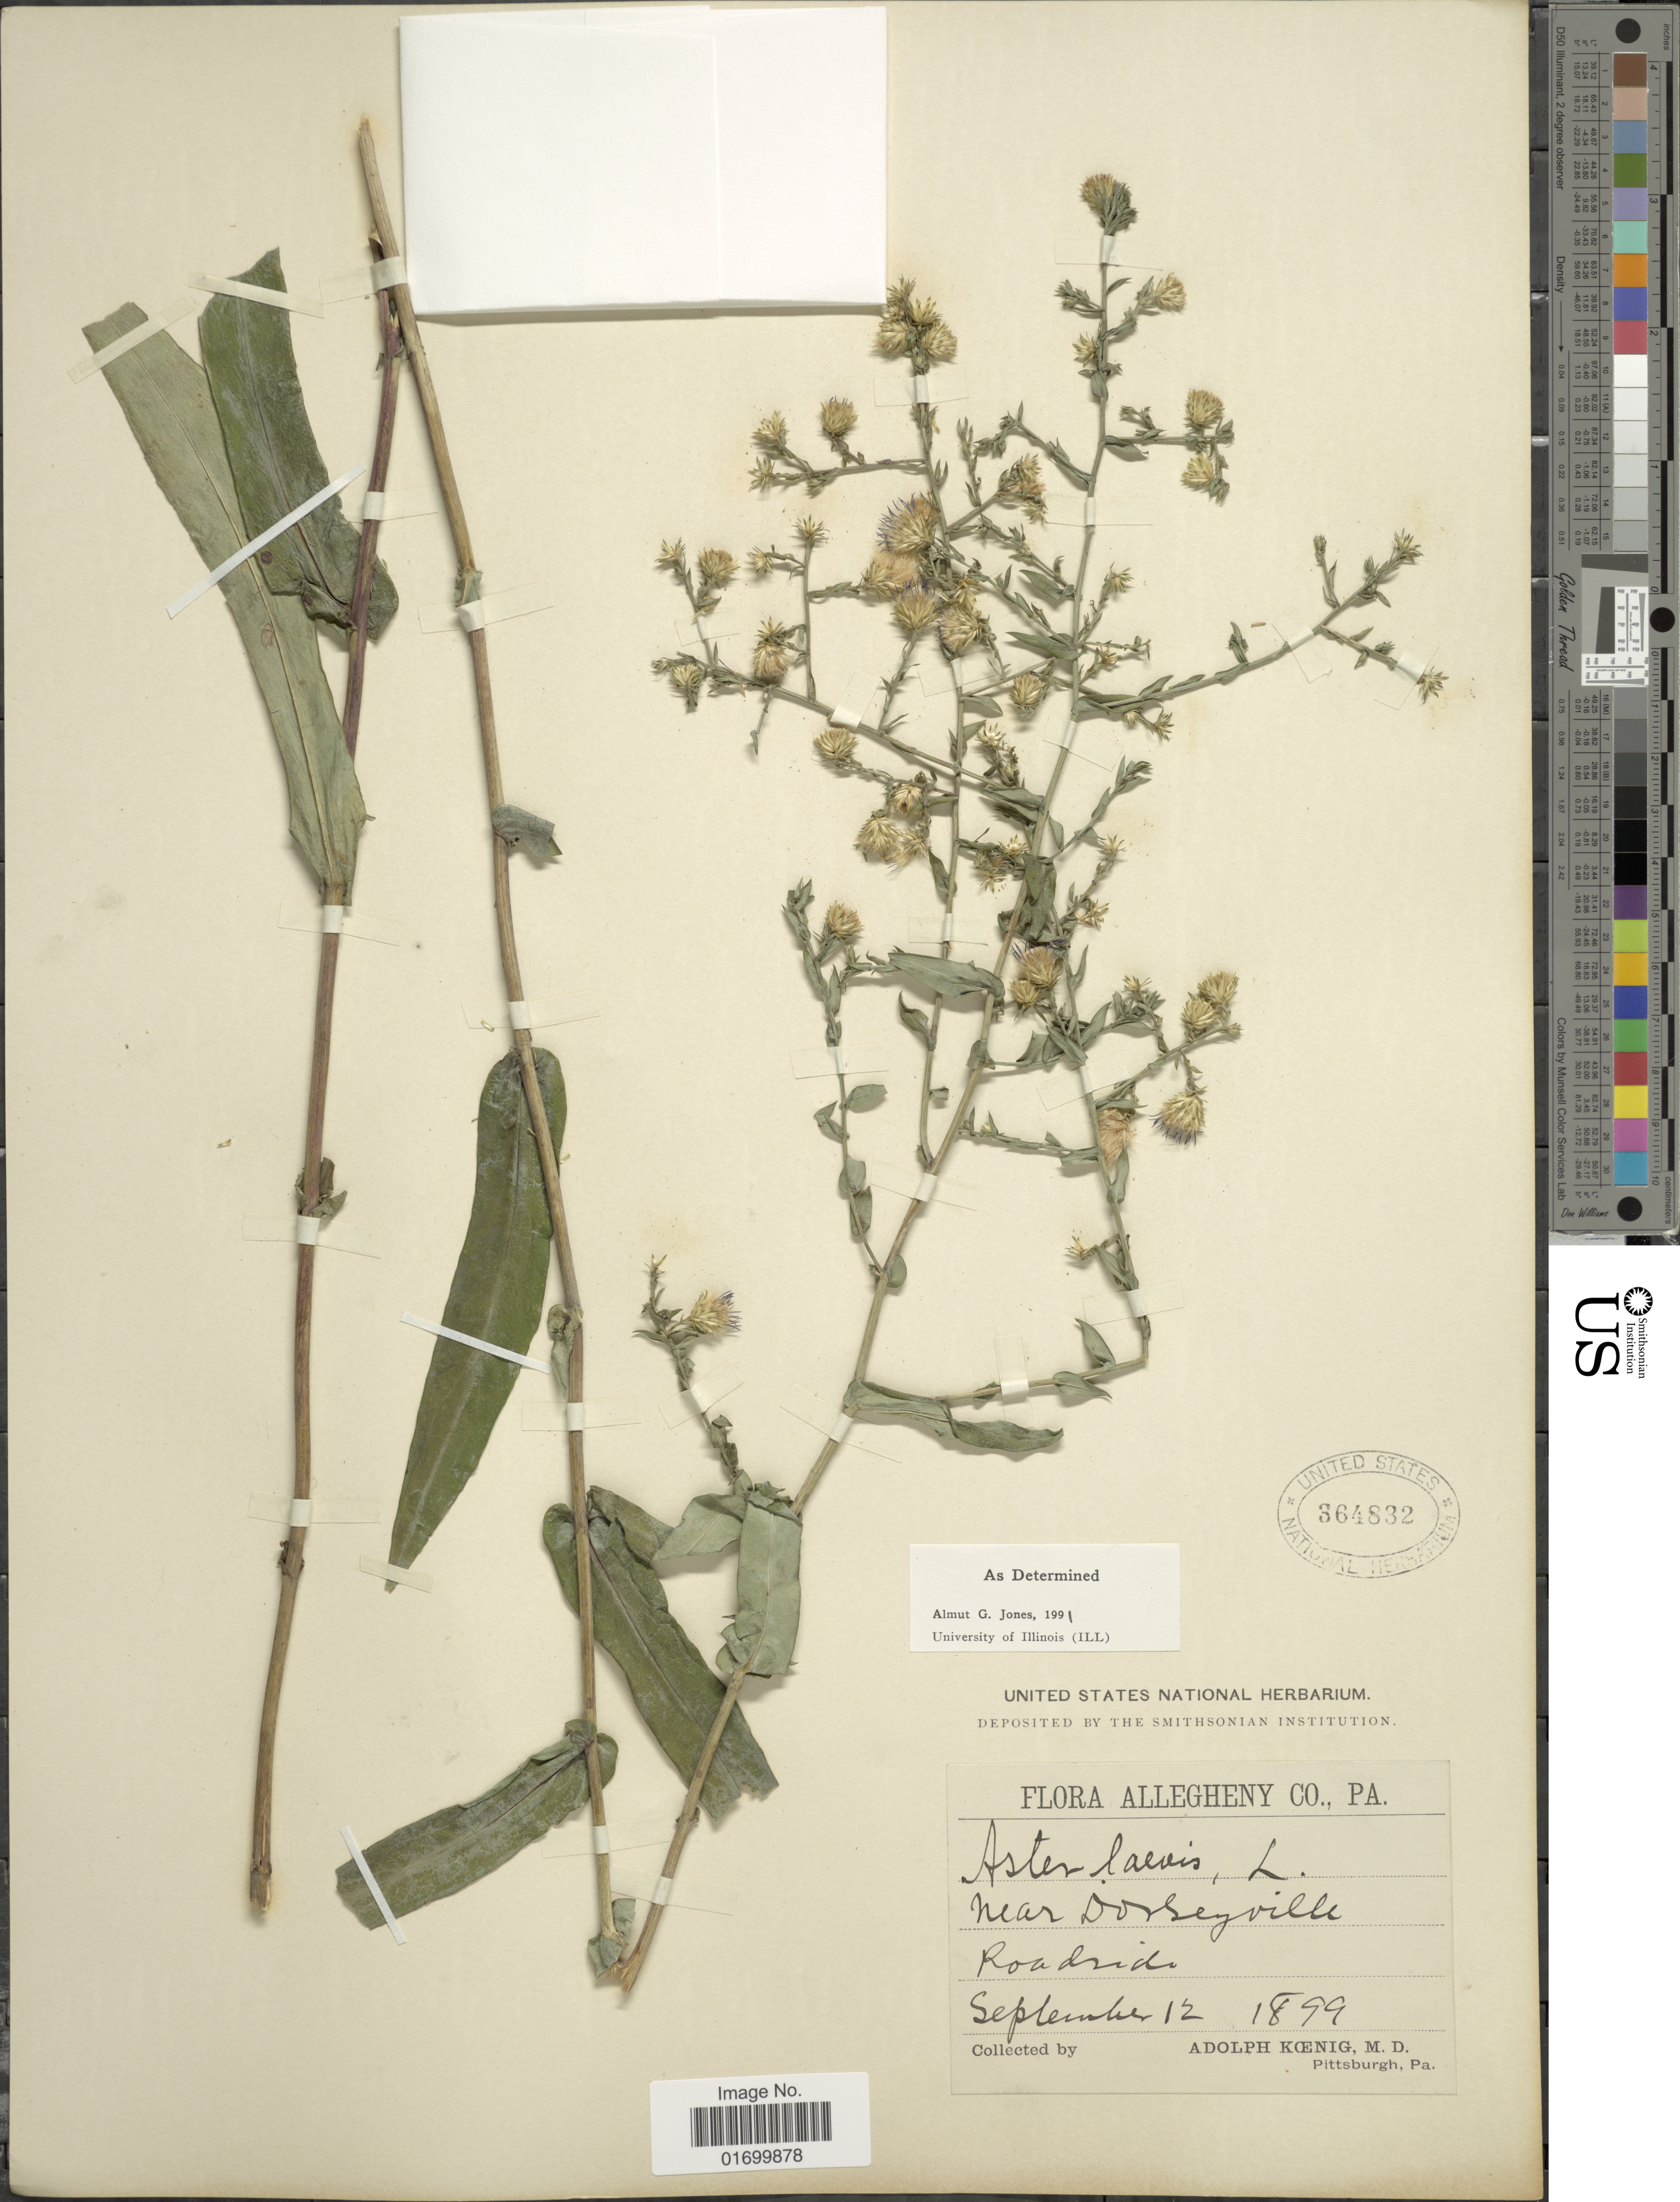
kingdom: Plantae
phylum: Tracheophyta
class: Magnoliopsida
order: Asterales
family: Asteraceae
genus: Symphyotrichum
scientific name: Symphyotrichum laeve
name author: (L.) Á. Löve & D. Löve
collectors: A. Koenig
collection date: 1899-09-12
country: United States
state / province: Pennsylvania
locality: Allegheny Co., PA. Near Dorseyville. Roadside.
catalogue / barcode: US 364832